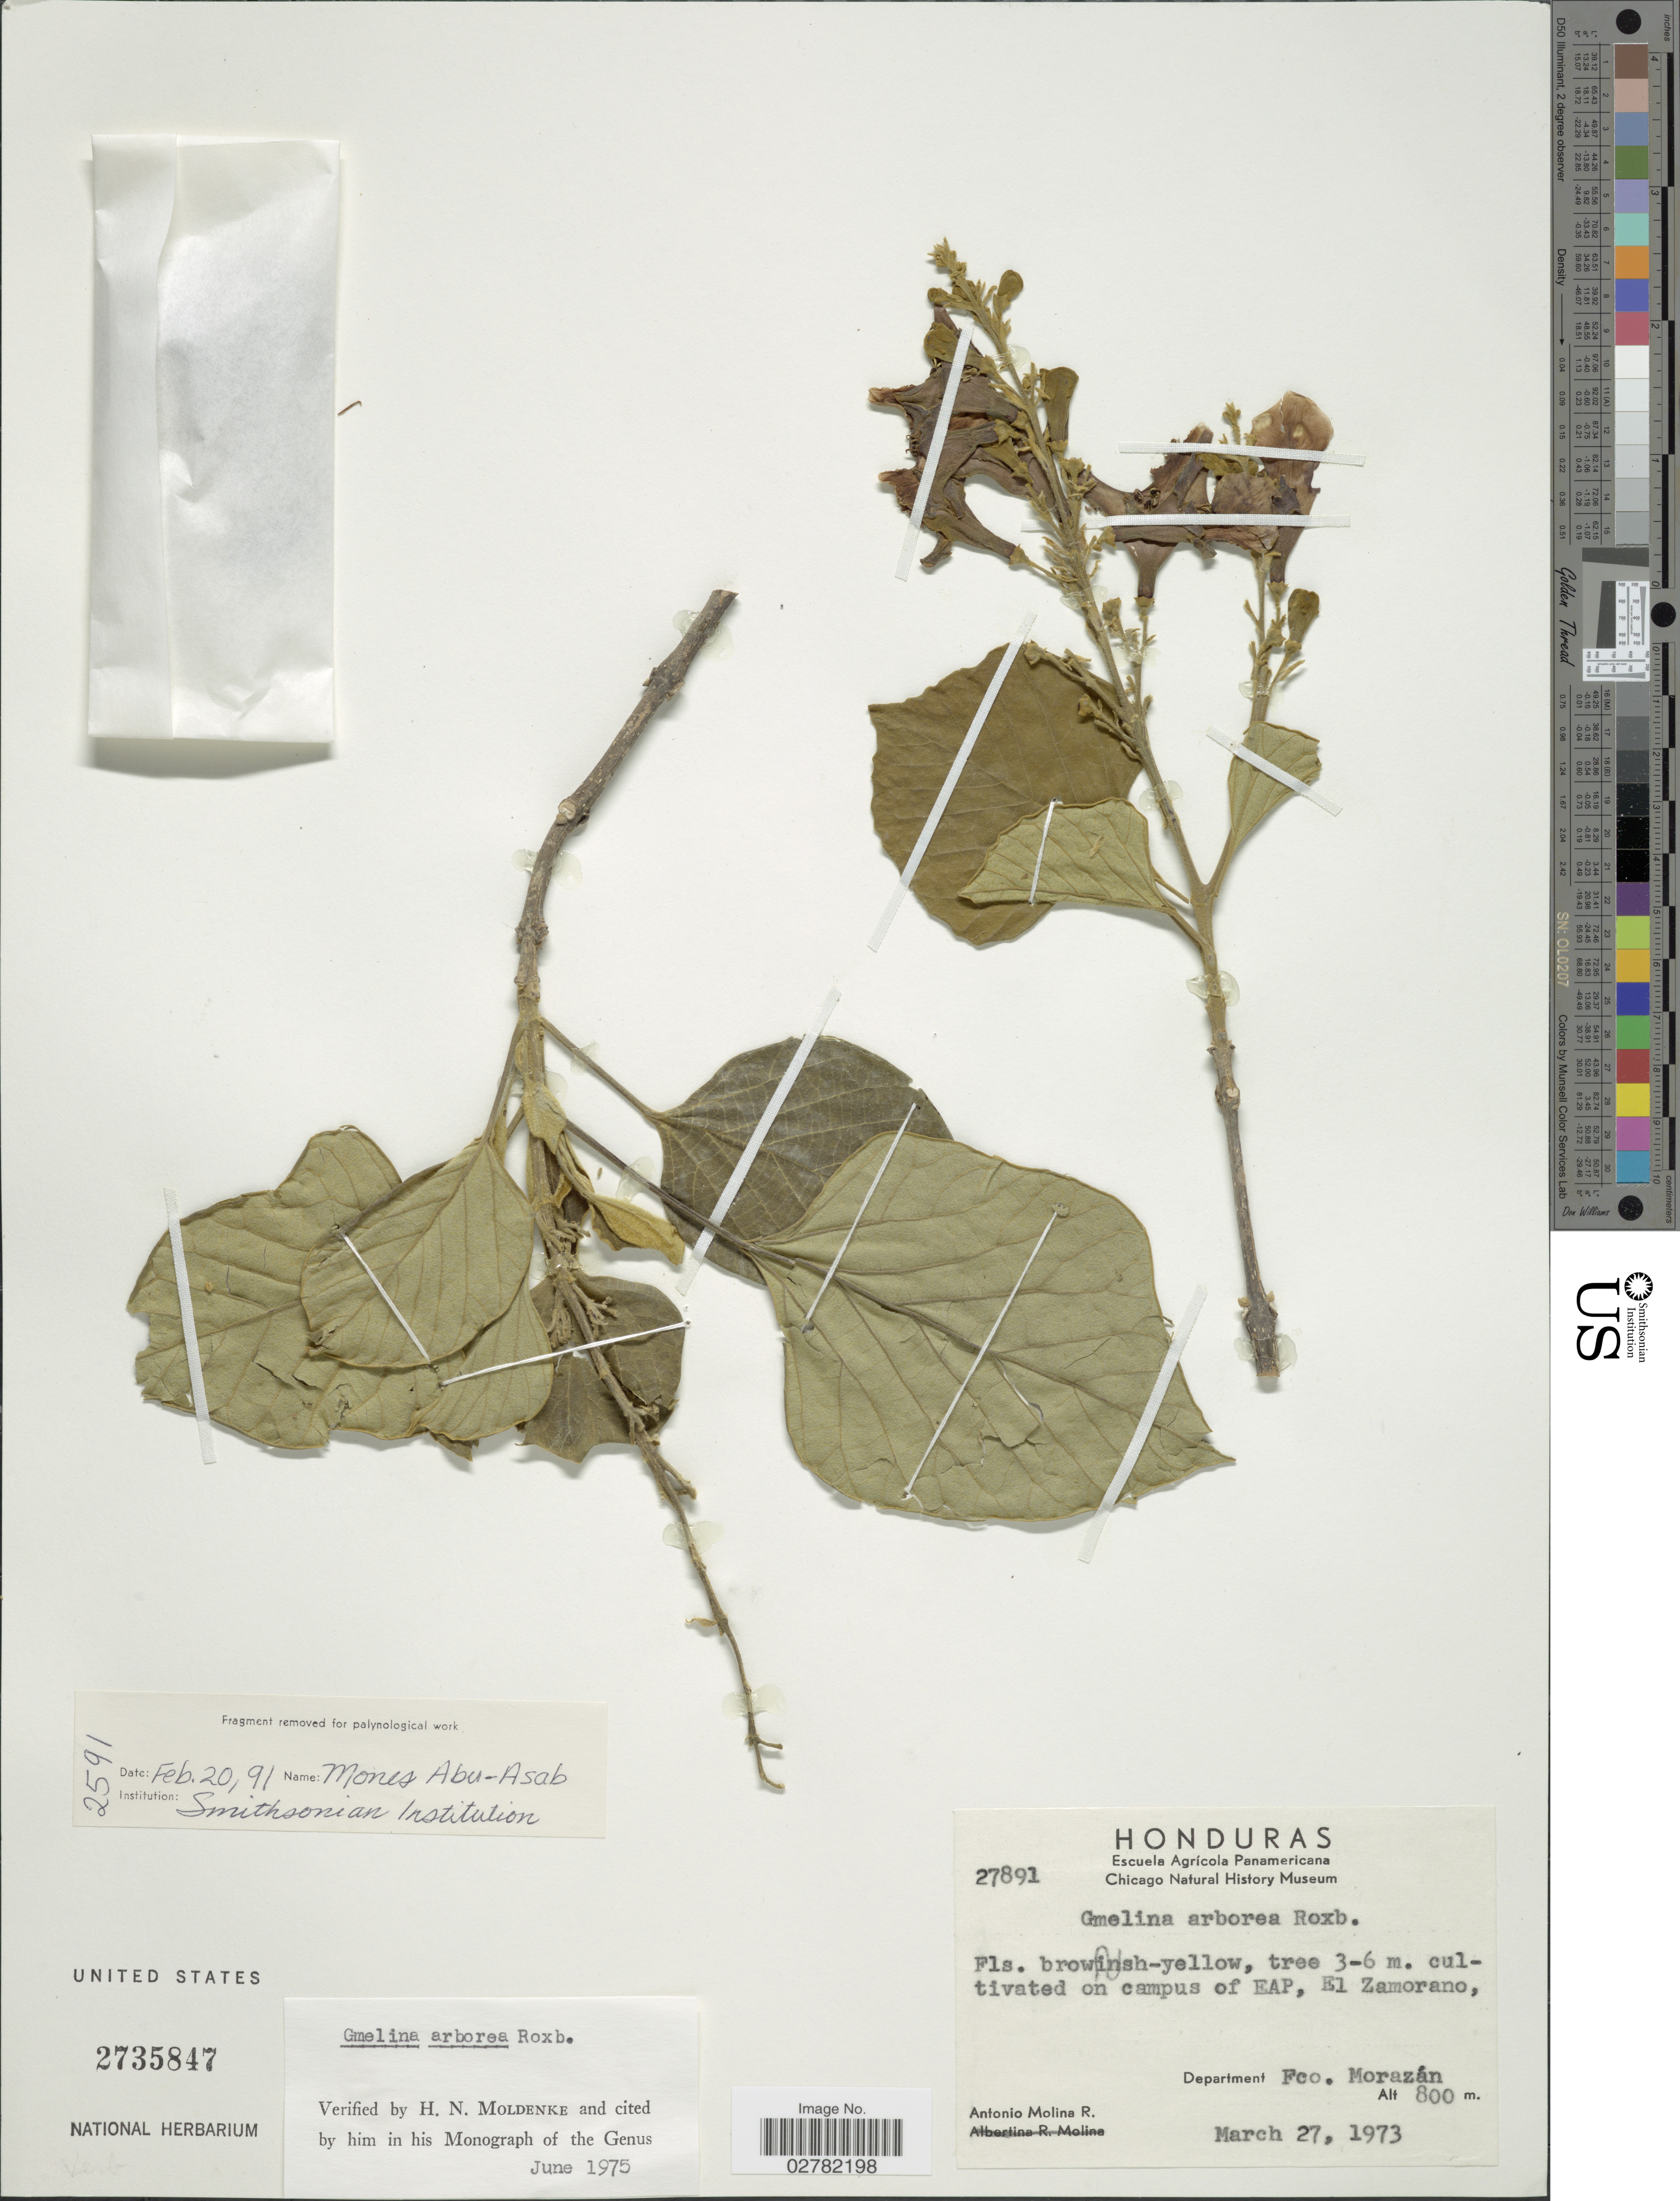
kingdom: Plantae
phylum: Tracheophyta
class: Magnoliopsida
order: Lamiales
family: Lamiaceae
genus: Gmelina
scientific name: Gmelina arborea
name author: Roxb. ex Sm.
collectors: A. Molina R.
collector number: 27891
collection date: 1973-03-27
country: Honduras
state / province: Fco. Morazán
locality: On campus of EAP, El Zamorano. Department Fco. Morazán.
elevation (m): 800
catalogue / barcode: US 2735847